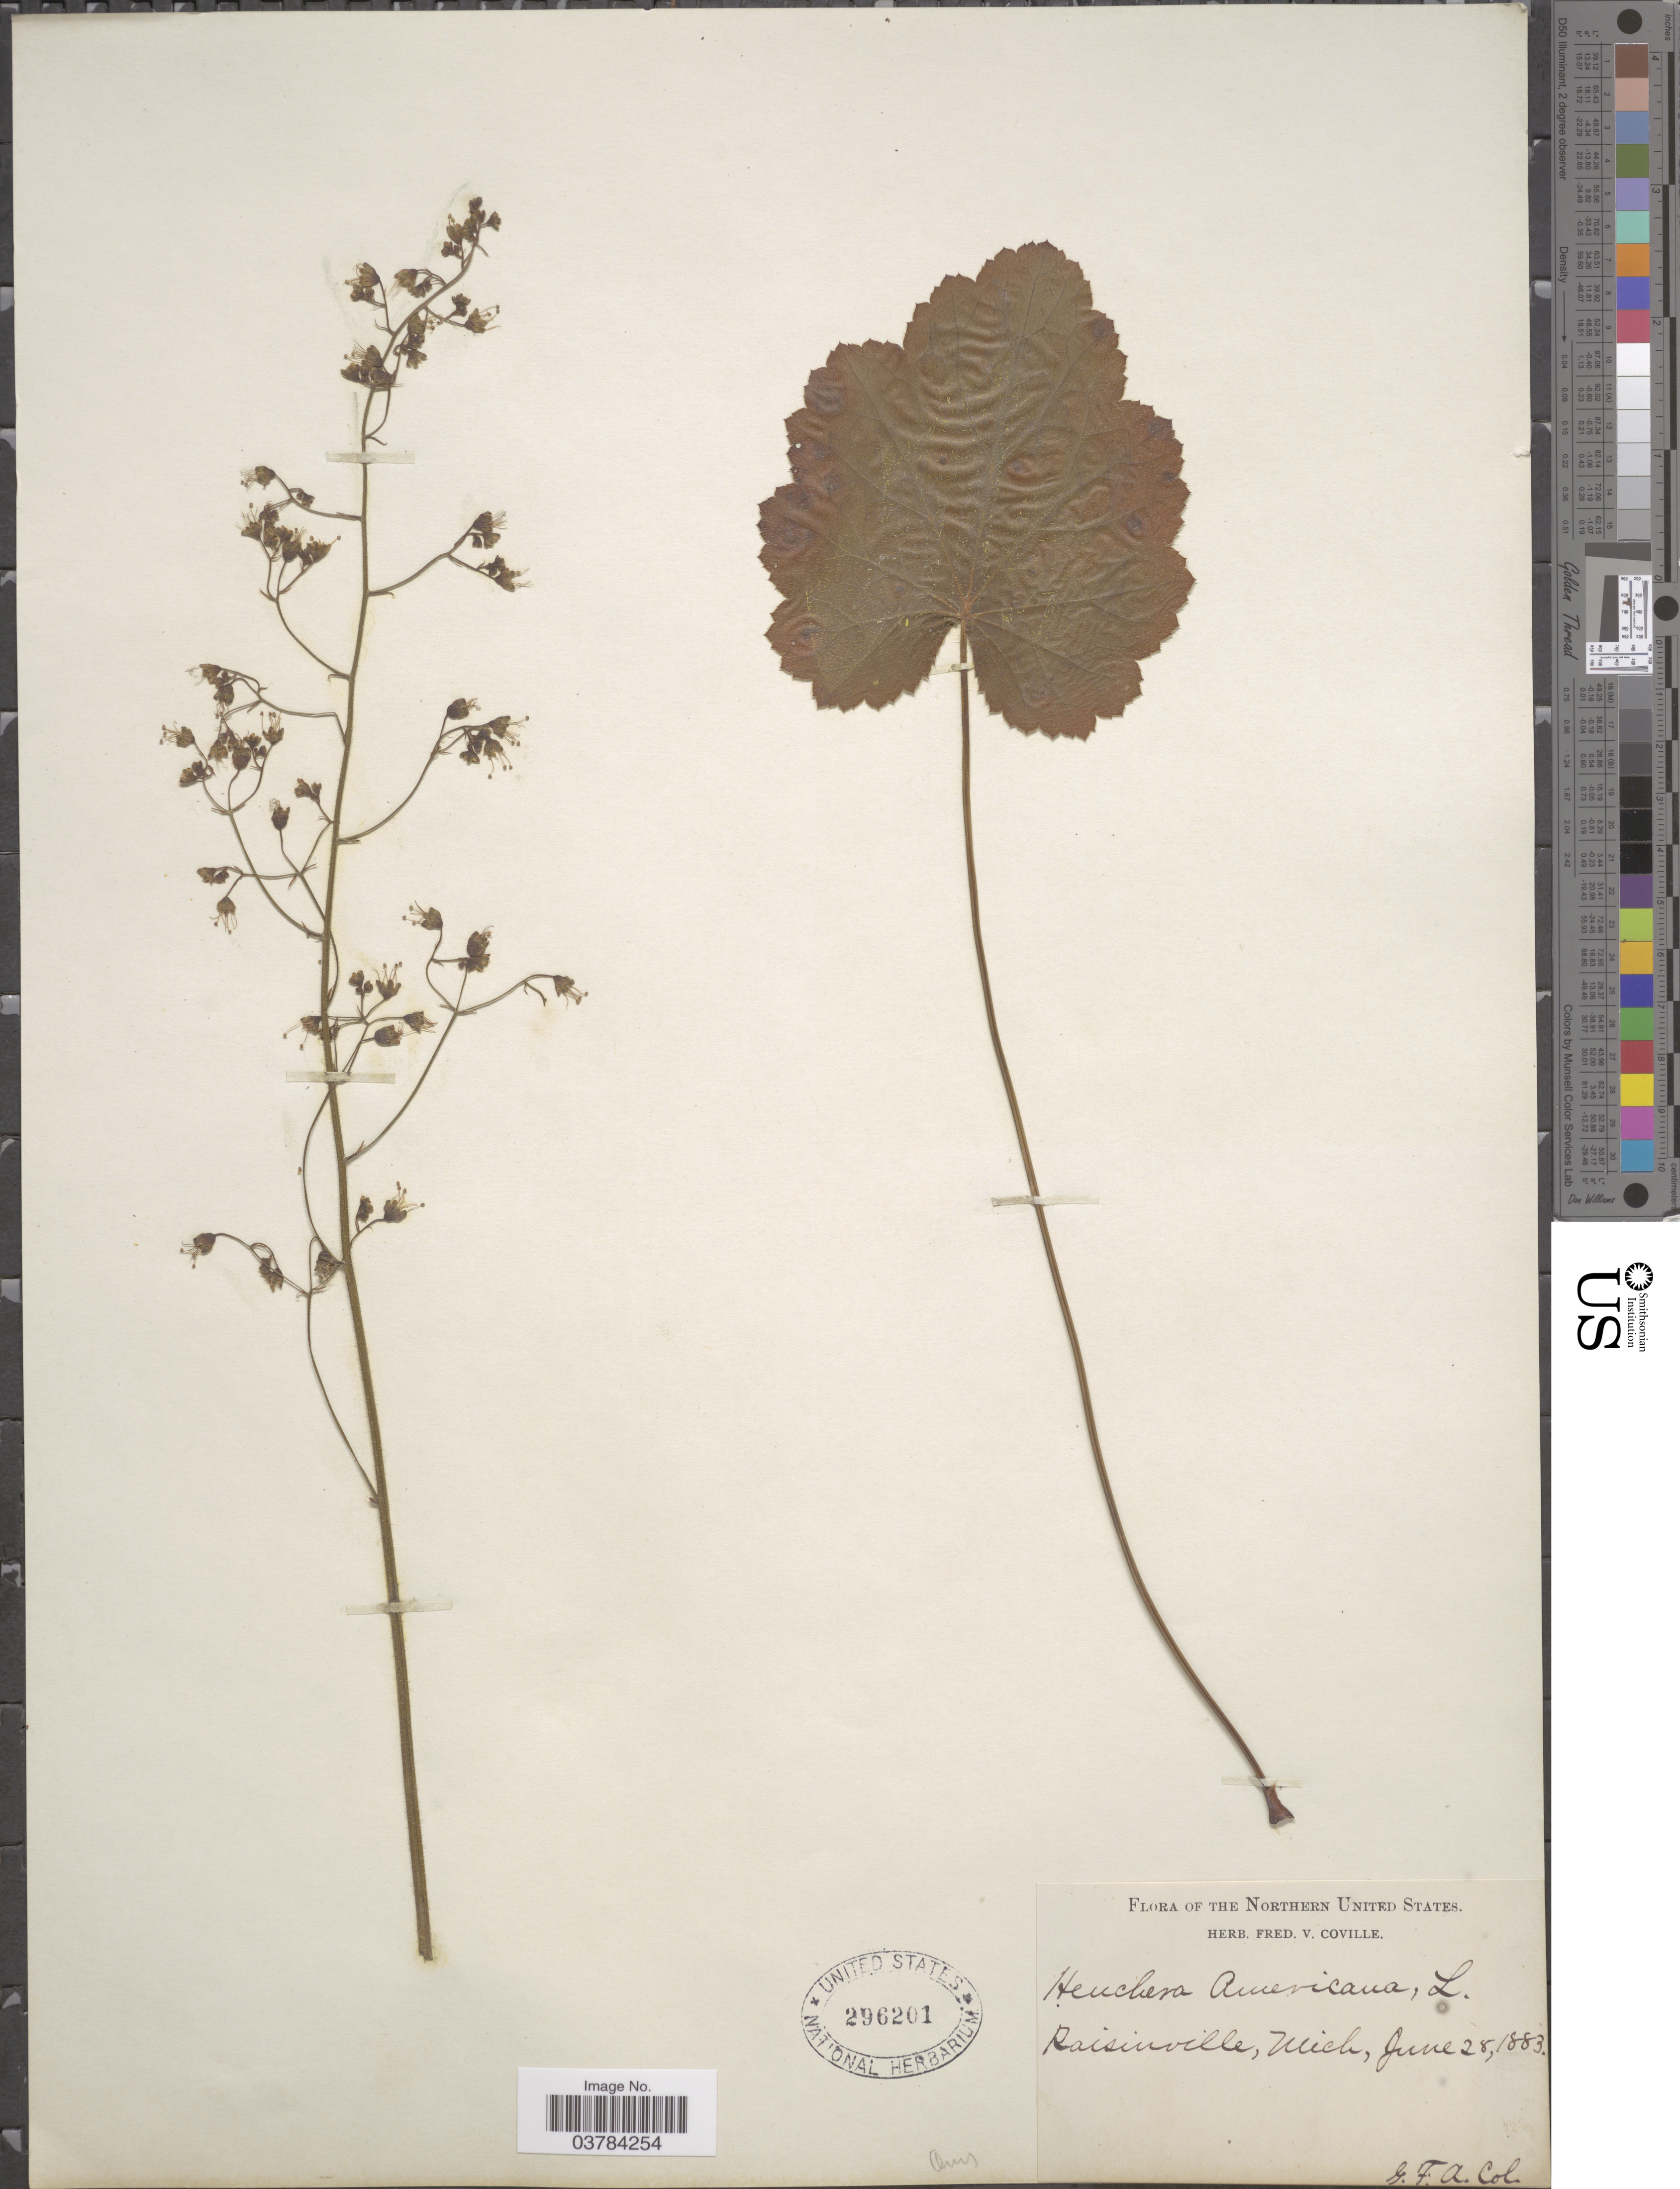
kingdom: Plantae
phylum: Tracheophyta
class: Magnoliopsida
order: Saxifragales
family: Saxifragaceae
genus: Heuchera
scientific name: Heuchera americana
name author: L.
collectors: G. F. A.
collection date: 1883-06-28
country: United States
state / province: Michigan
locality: The Northern United States. Raisinville.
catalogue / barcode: US 296201